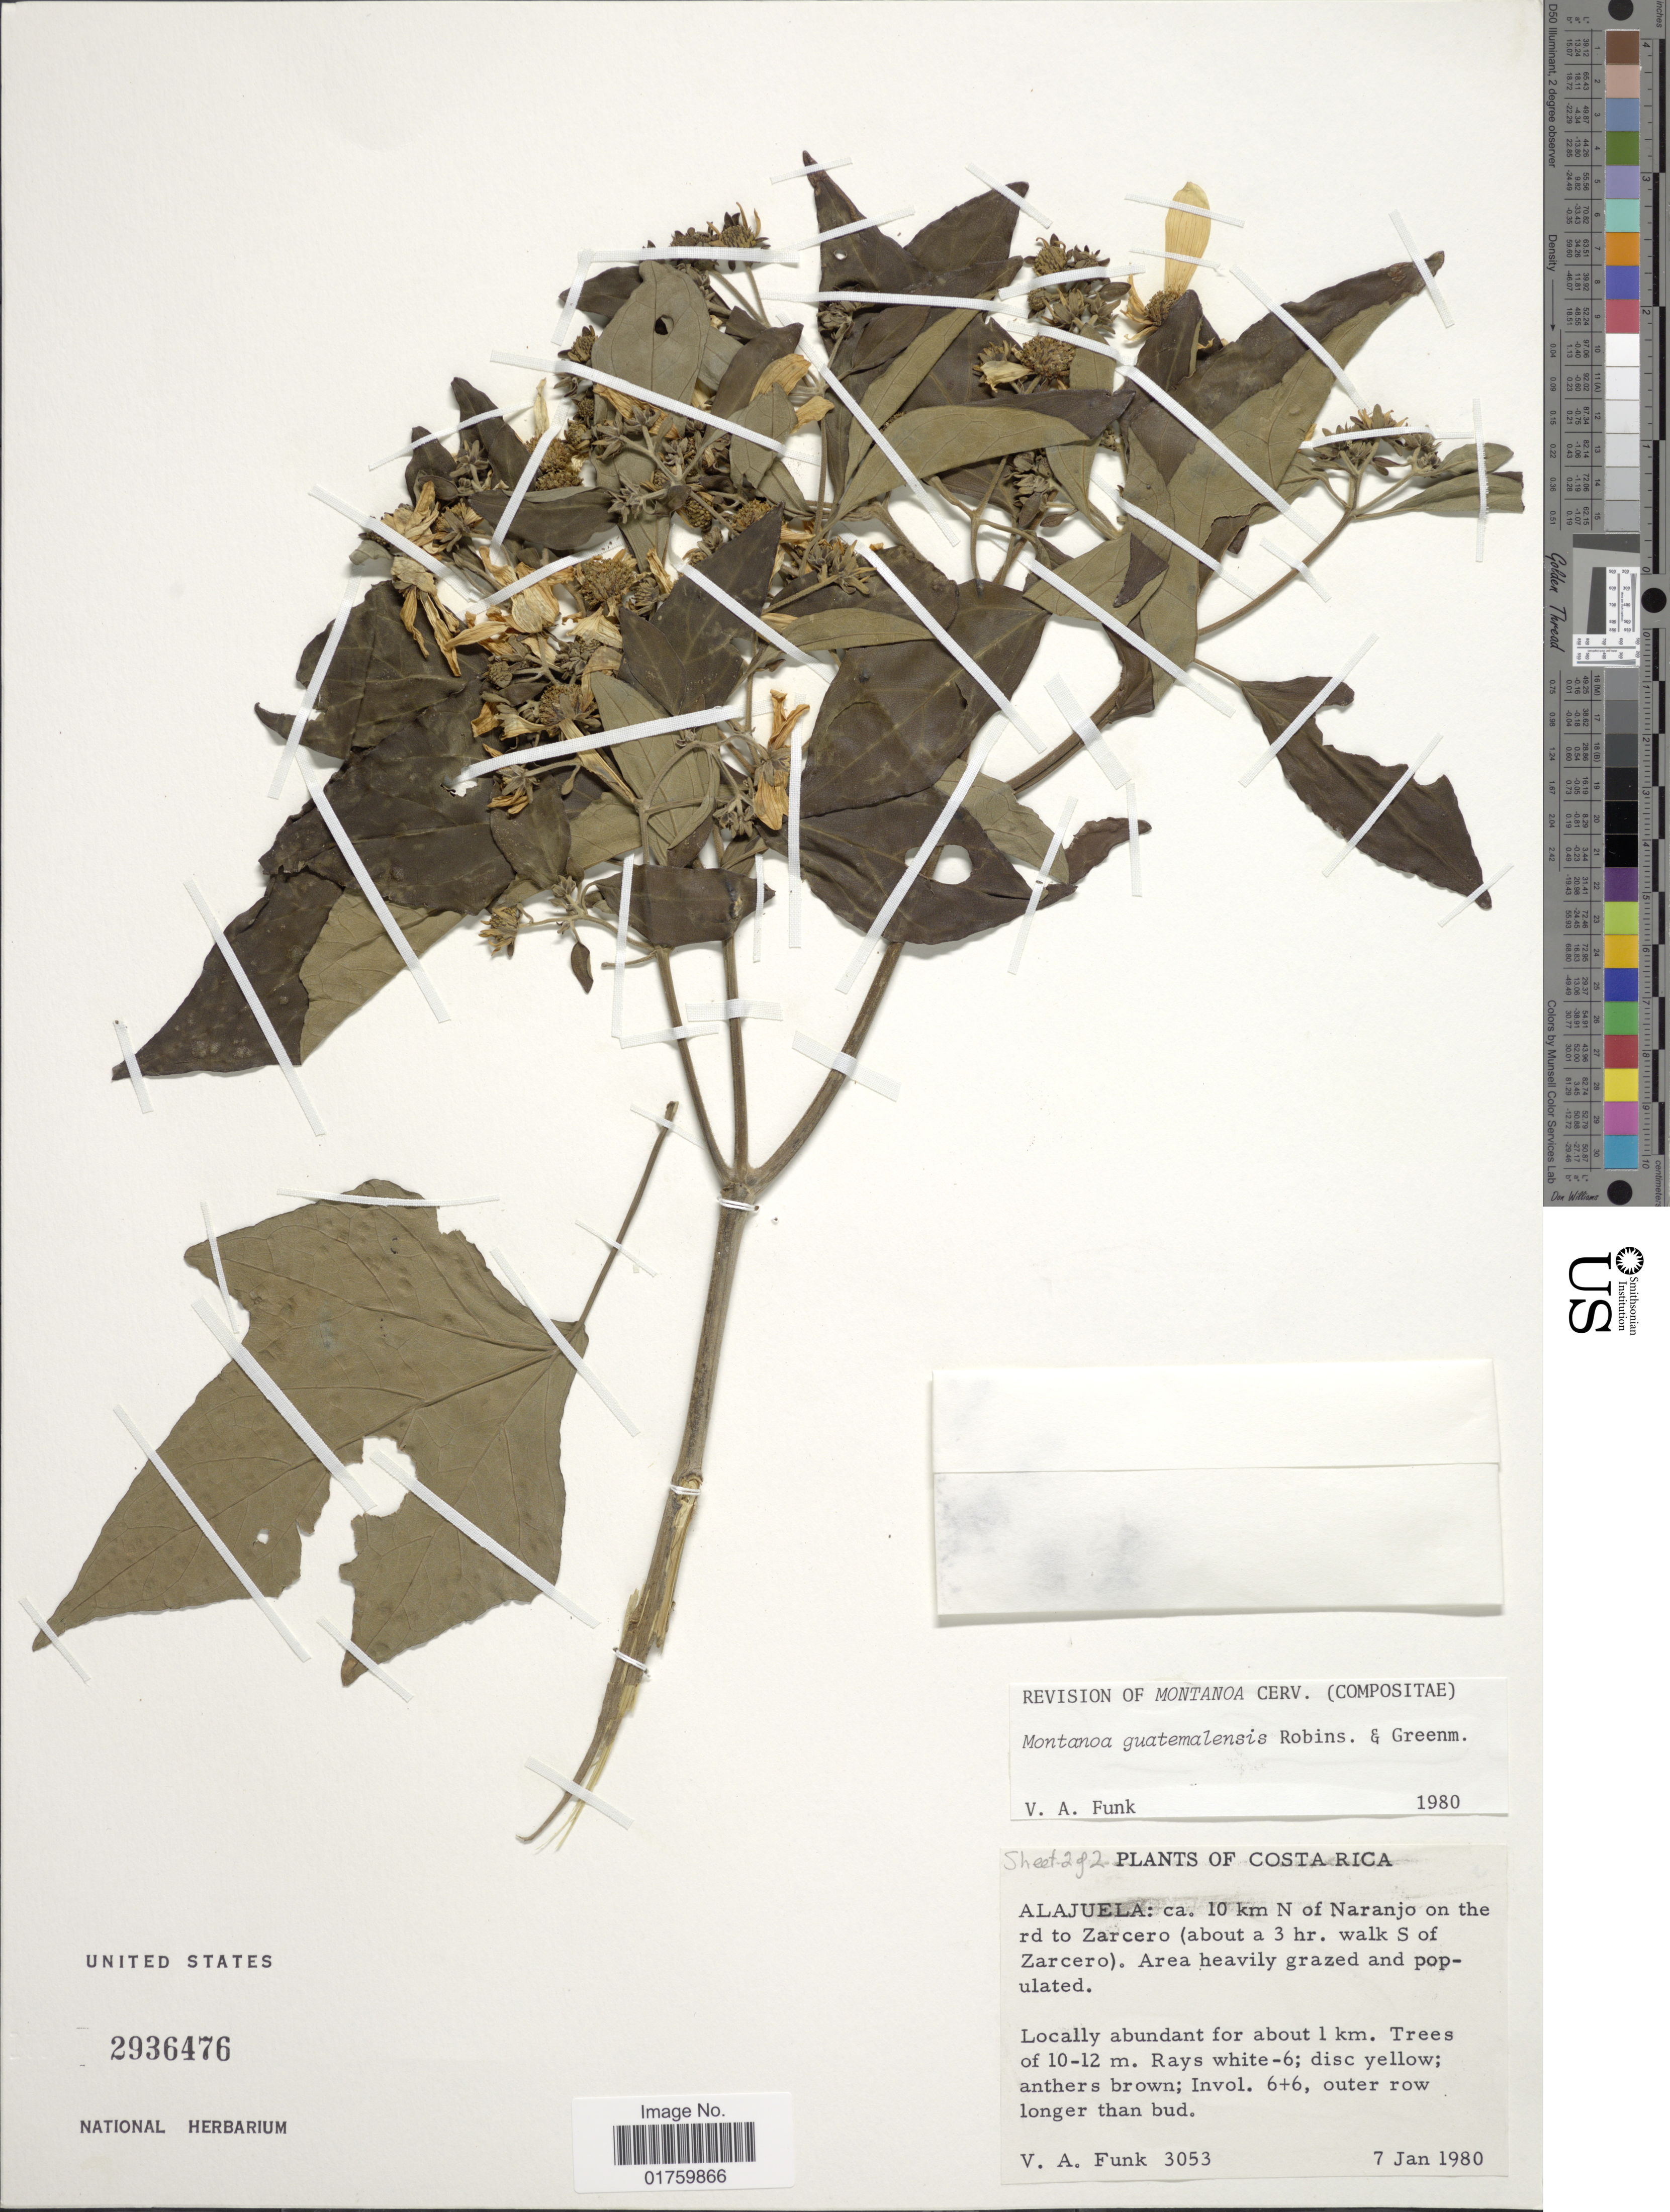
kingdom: Plantae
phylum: Tracheophyta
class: Magnoliopsida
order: Asterales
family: Asteraceae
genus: Montanoa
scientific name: Montanoa guatemalensis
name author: B.L. Rob. & Greenm.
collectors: V. Funk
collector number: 3053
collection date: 1980-01-07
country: Costa Rica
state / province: Alajuela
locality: Ca. 10 km N of Naranjo on the rd to Zarcero (about a 3 hr. walk S of Zarcero).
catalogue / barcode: US 2936476